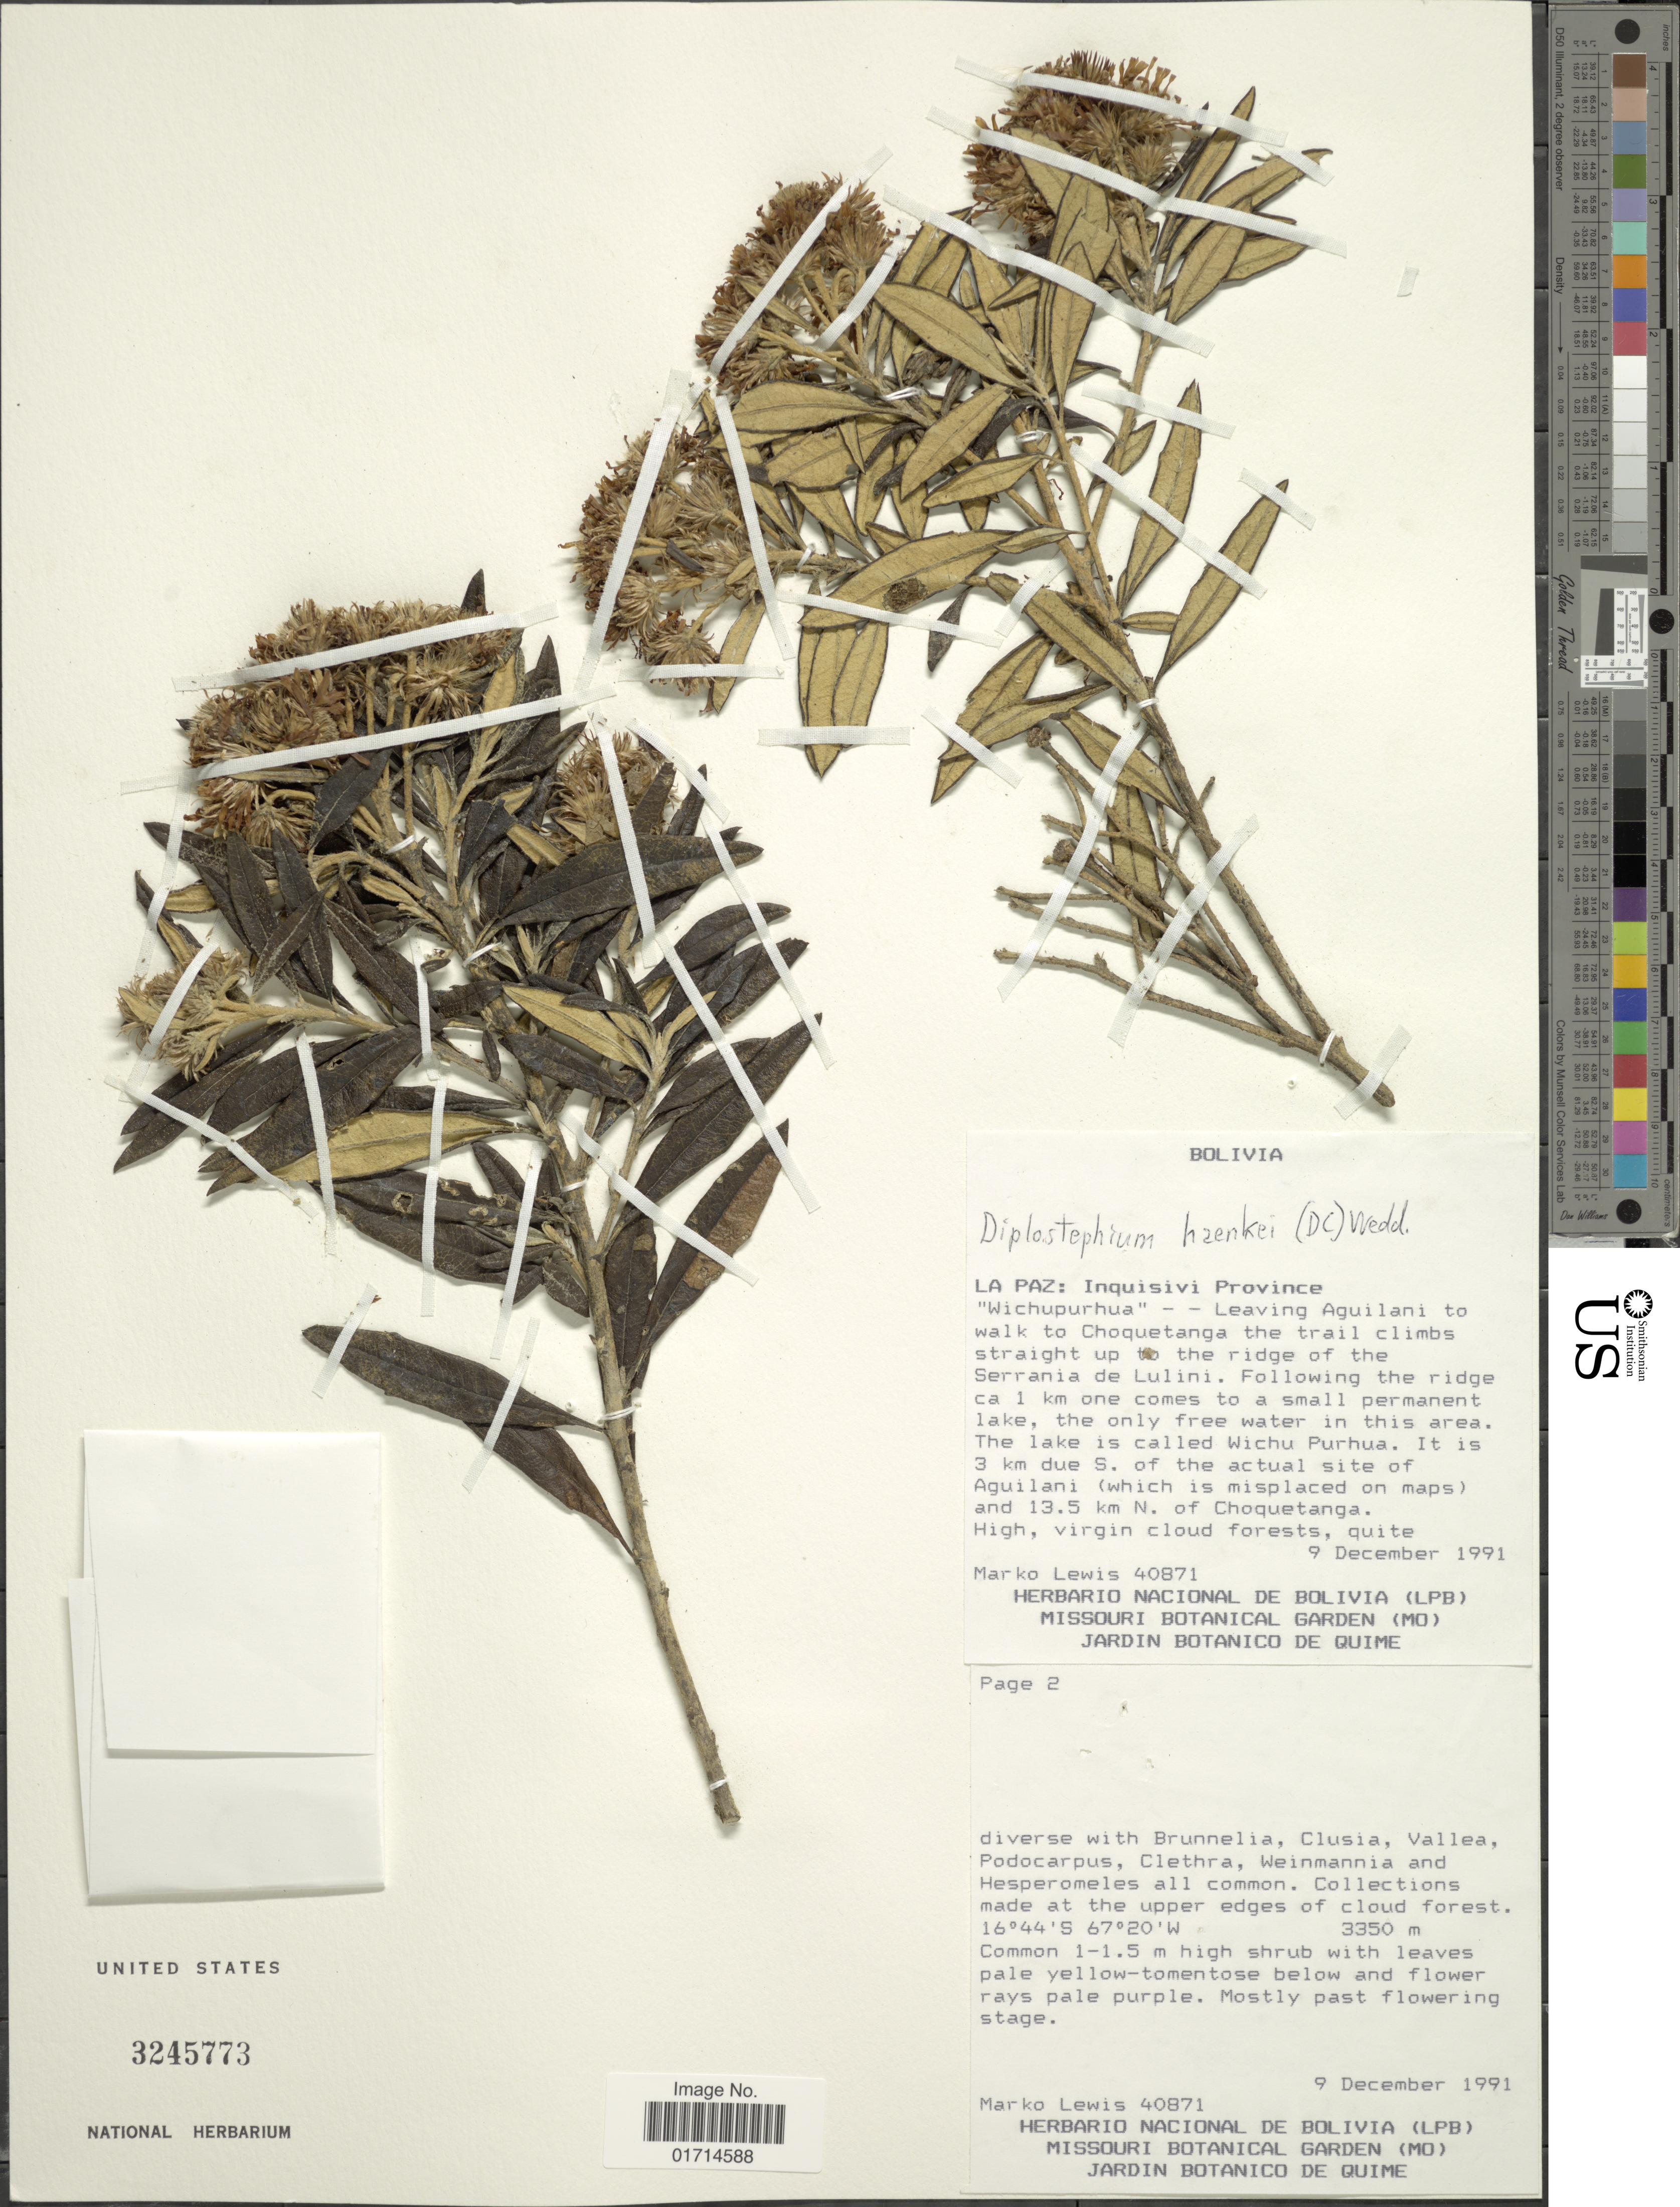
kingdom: Plantae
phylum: Tracheophyta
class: Magnoliopsida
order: Asterales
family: Asteraceae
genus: Diplostephium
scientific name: Diplostephium haenkei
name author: (DC.) Wedd.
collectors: M. A. Lewis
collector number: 40871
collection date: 1991-12-09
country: Bolivia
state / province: La Paz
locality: Inquisivi Province, "Wichupurhua", leaving Aguilani to walk to Choquetanga the trail climbs straight up to the ridge of the Serrania de Lulini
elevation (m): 3350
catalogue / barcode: US 3245773